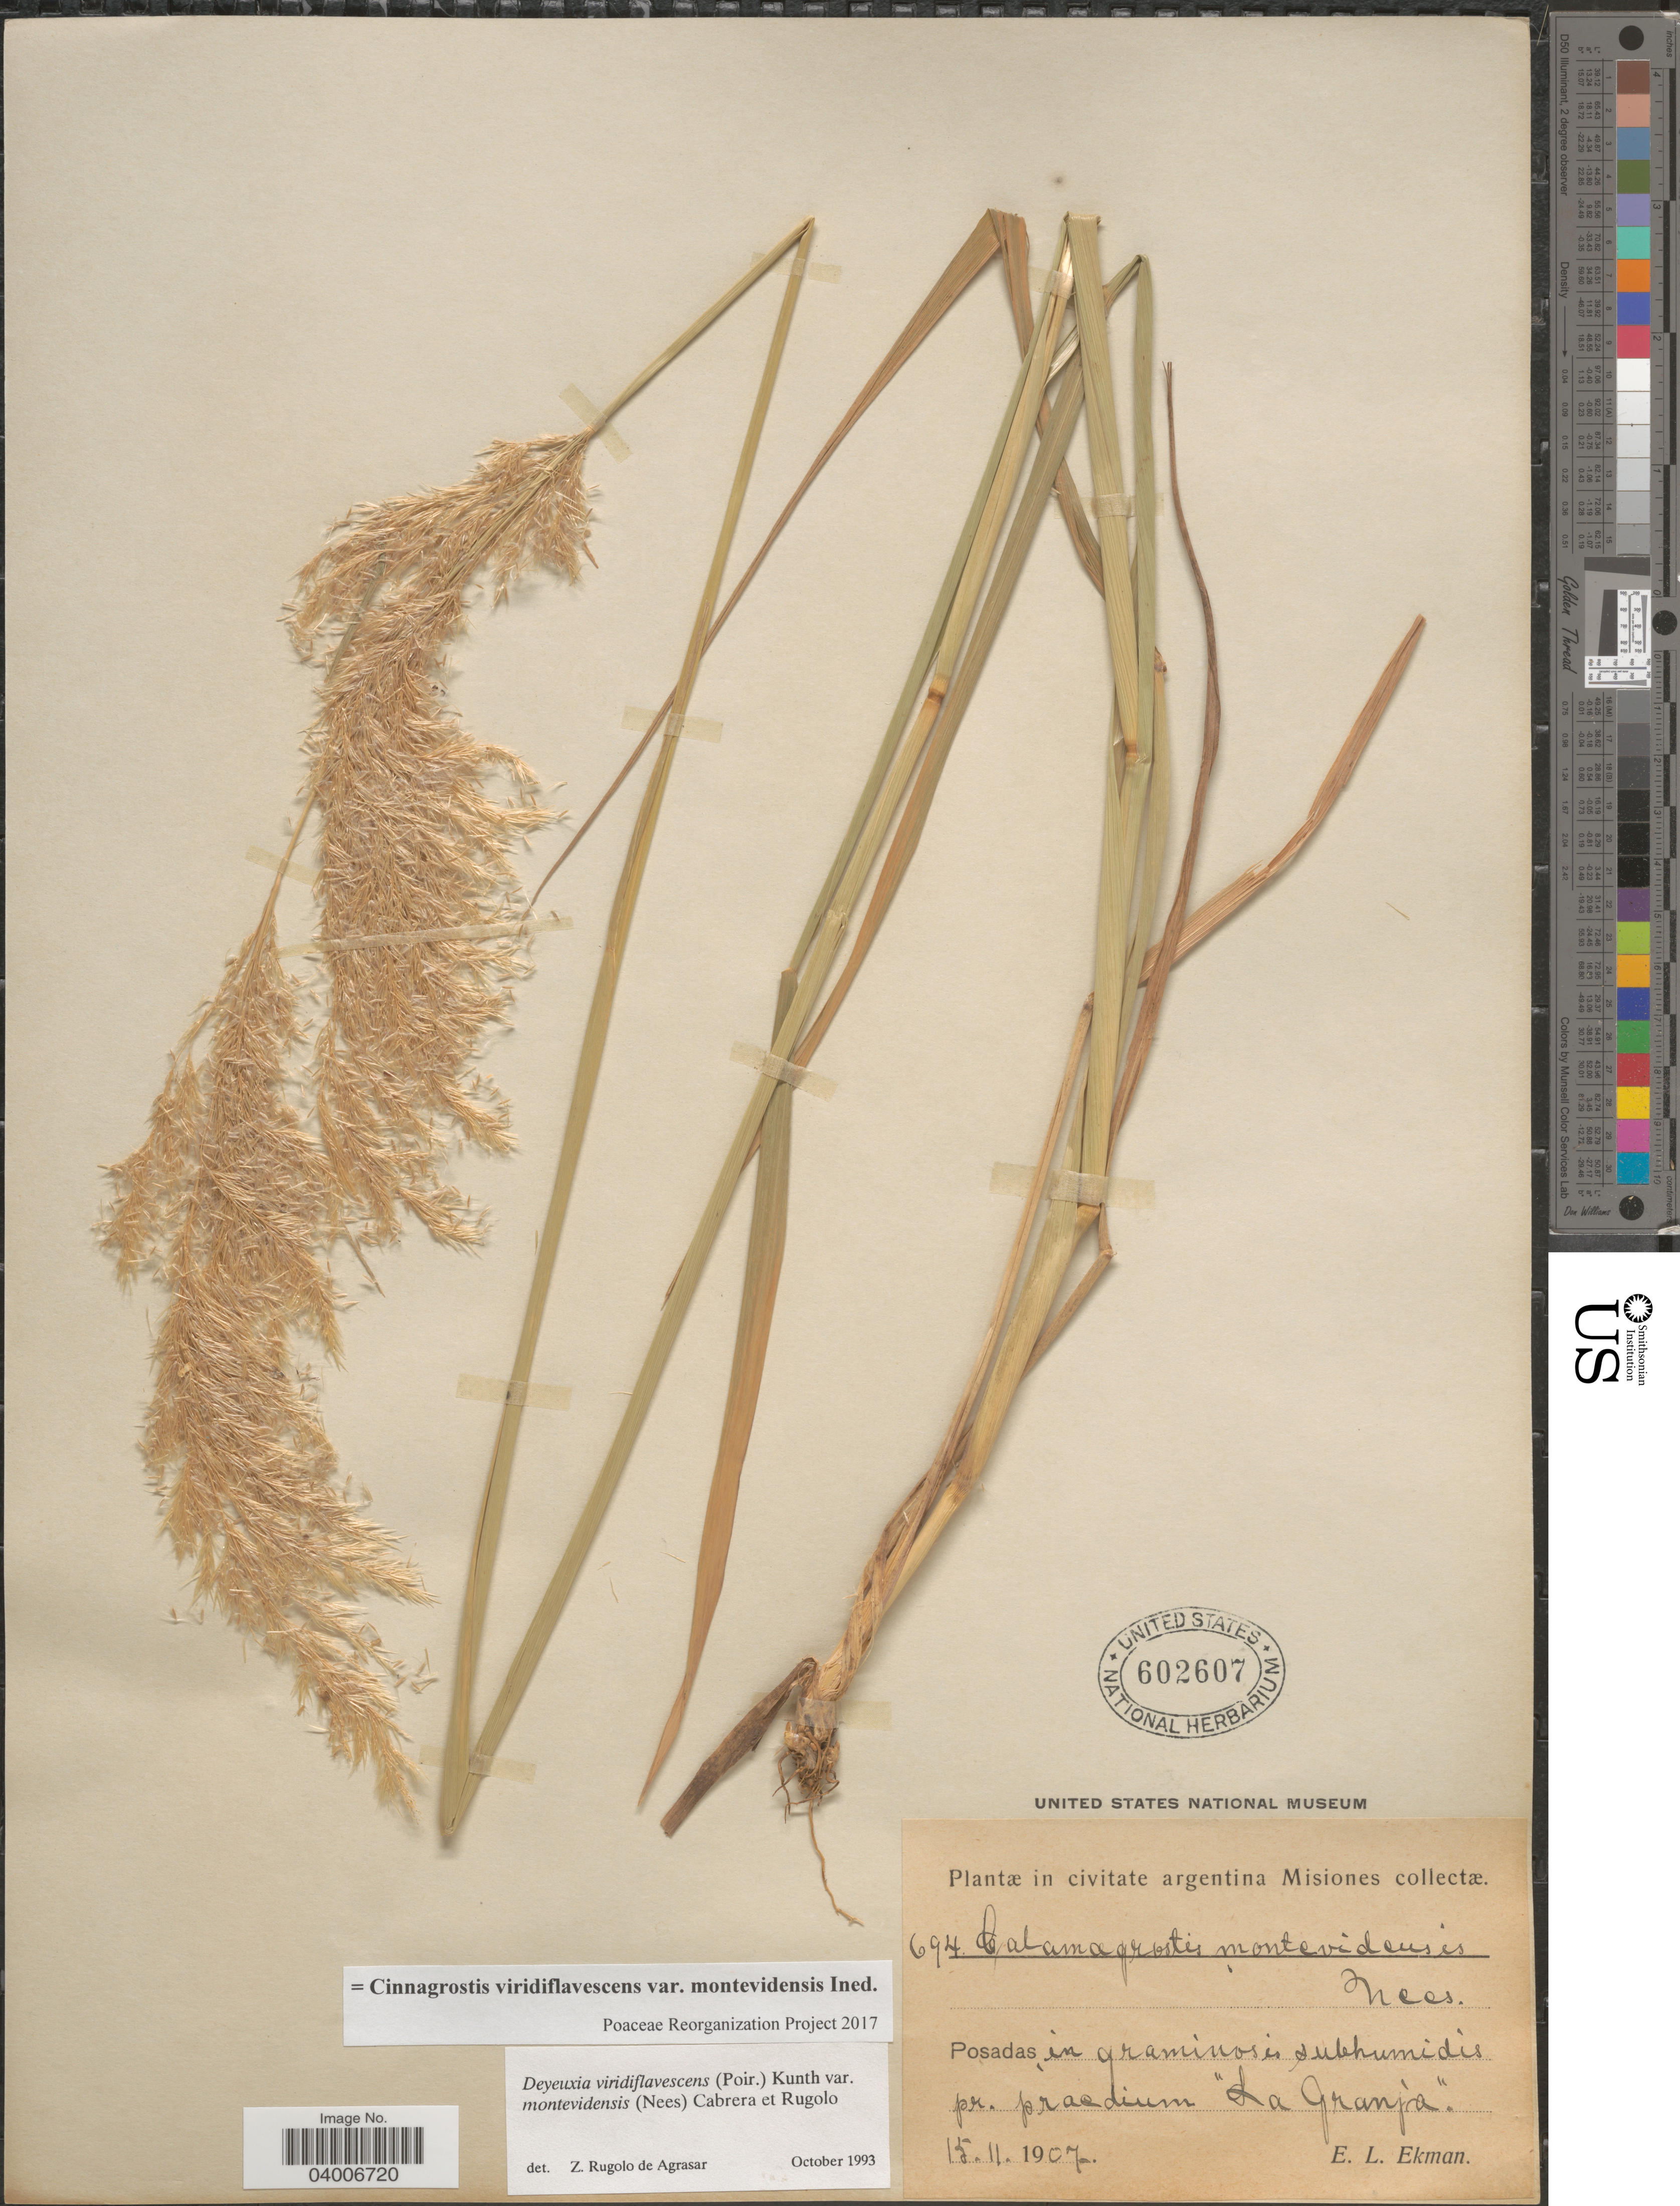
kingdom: Plantae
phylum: Tracheophyta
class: Liliopsida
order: Poales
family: Poaceae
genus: Cinnagrostis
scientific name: Cinnagrostis viridiflavescens var. montevidensis ined.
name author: (Nees) P.M. Peterson et al.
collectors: E. L. Ekman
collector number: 694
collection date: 1907-11-15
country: Argentina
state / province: Misiones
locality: Posadas in graminosis subhumidis pr. praedium "La Granja".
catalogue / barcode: US 602607